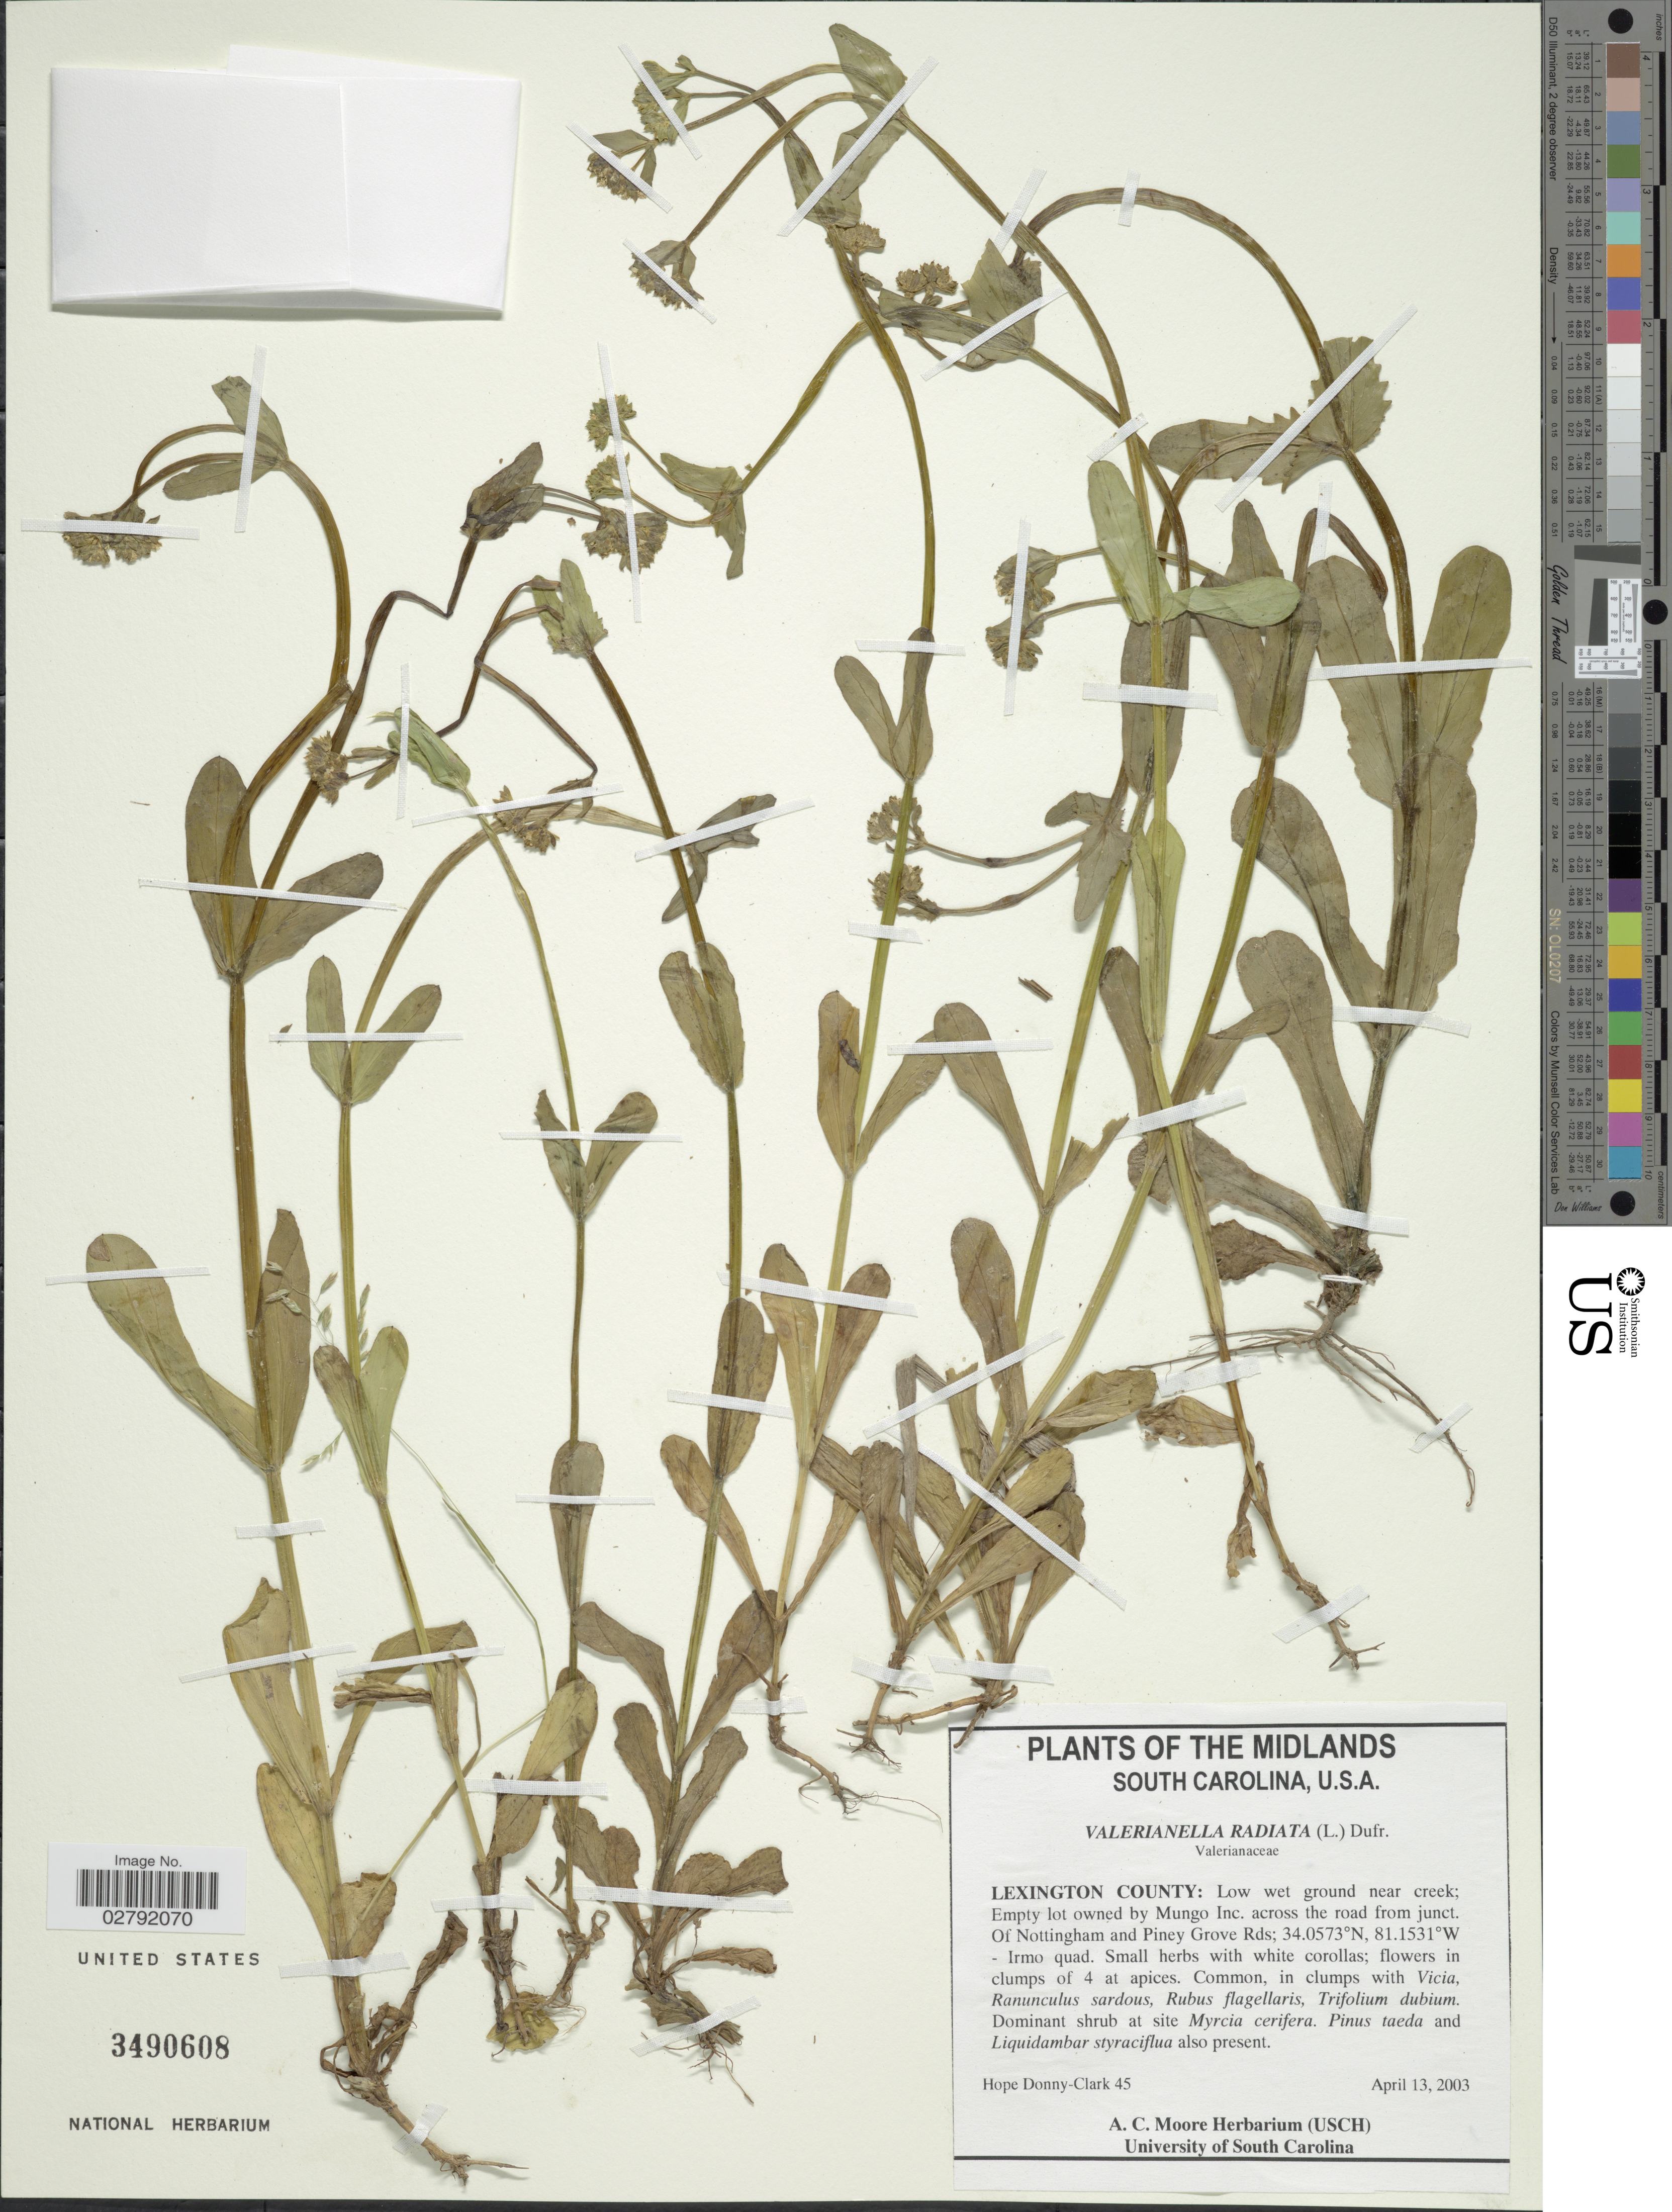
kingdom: Plantae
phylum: Tracheophyta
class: Magnoliopsida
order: Dipsacales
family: Caprifoliaceae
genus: Valerianella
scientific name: Valerianella radiata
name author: (L.) Dufr.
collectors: H. Donny-Clark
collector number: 45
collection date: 2003-04-13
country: United States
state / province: South Carolina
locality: The Midlands. Lexington County: Empty lot owned by Mungo Inc. across the road from junct. of Nottingham and Piney Grove Rds.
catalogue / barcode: US 3490608